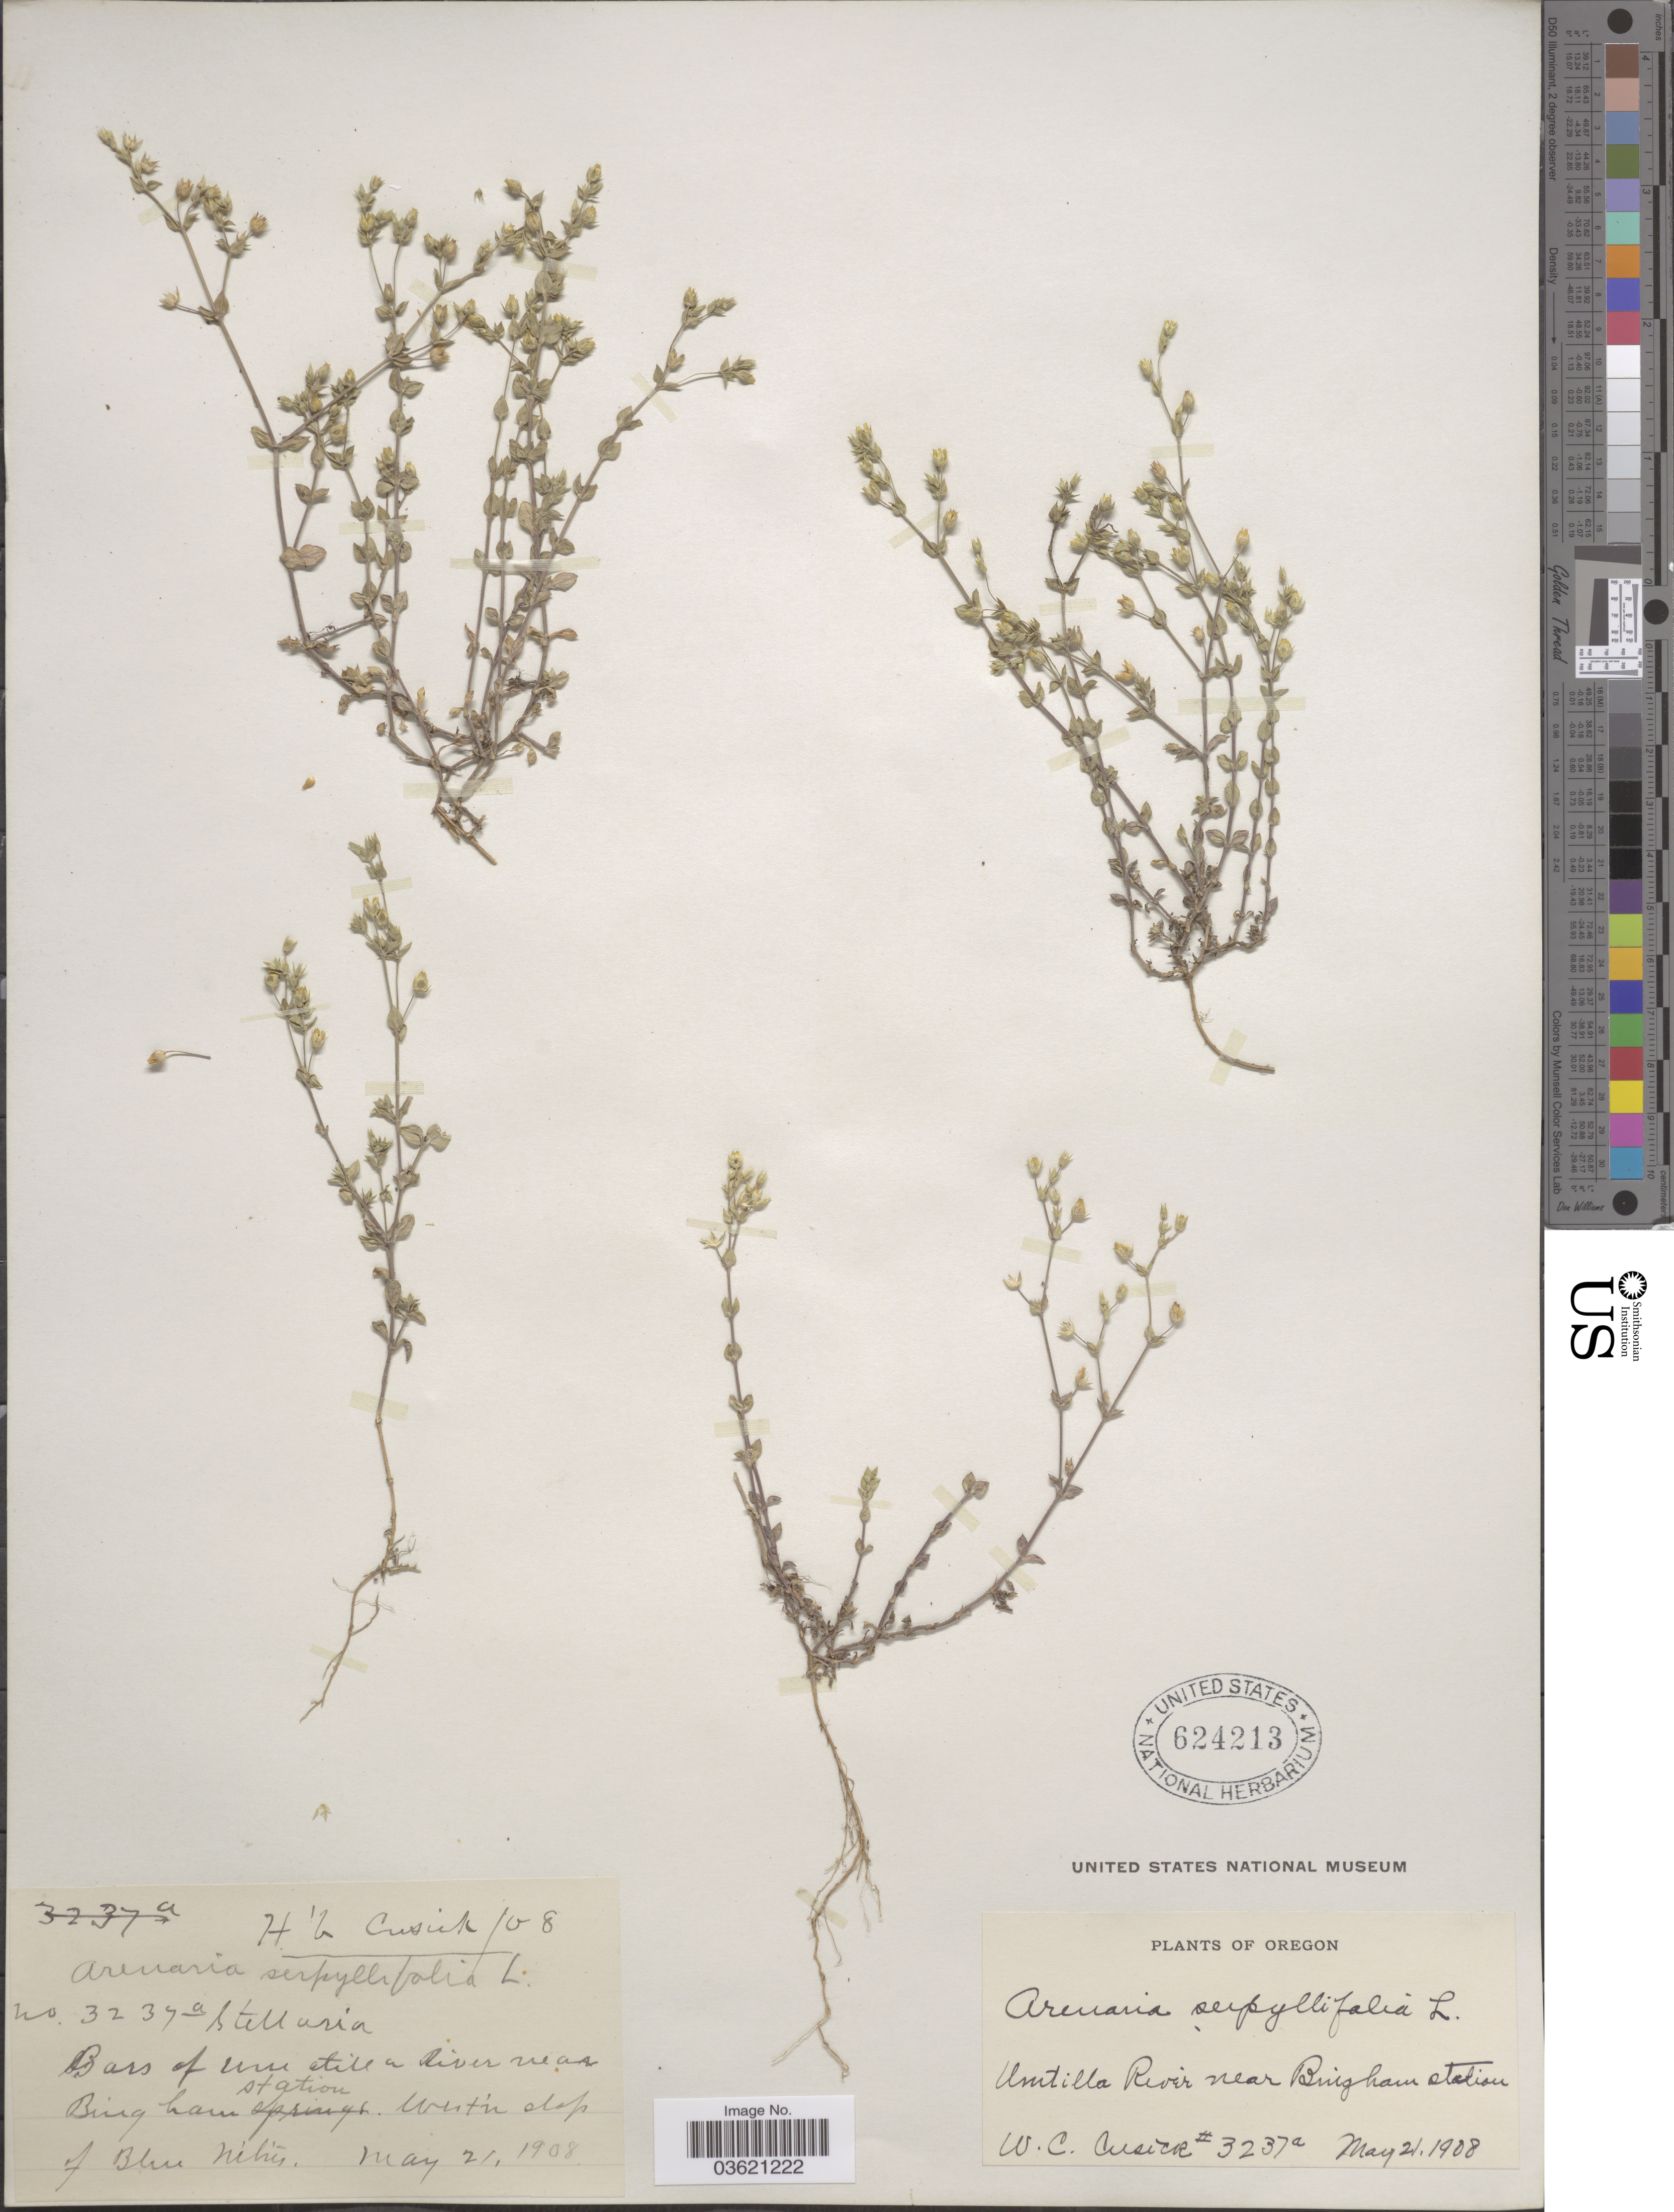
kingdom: Plantae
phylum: Tracheophyta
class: Magnoliopsida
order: Caryophyllales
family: Caryophyllaceae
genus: Arenaria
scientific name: Arenaria serpyllifolia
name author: L.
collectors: W. C. Cusick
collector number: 3237a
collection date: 1908-05-21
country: United States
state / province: Oregon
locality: Umtilla River near Bingham station.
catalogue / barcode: US 624213